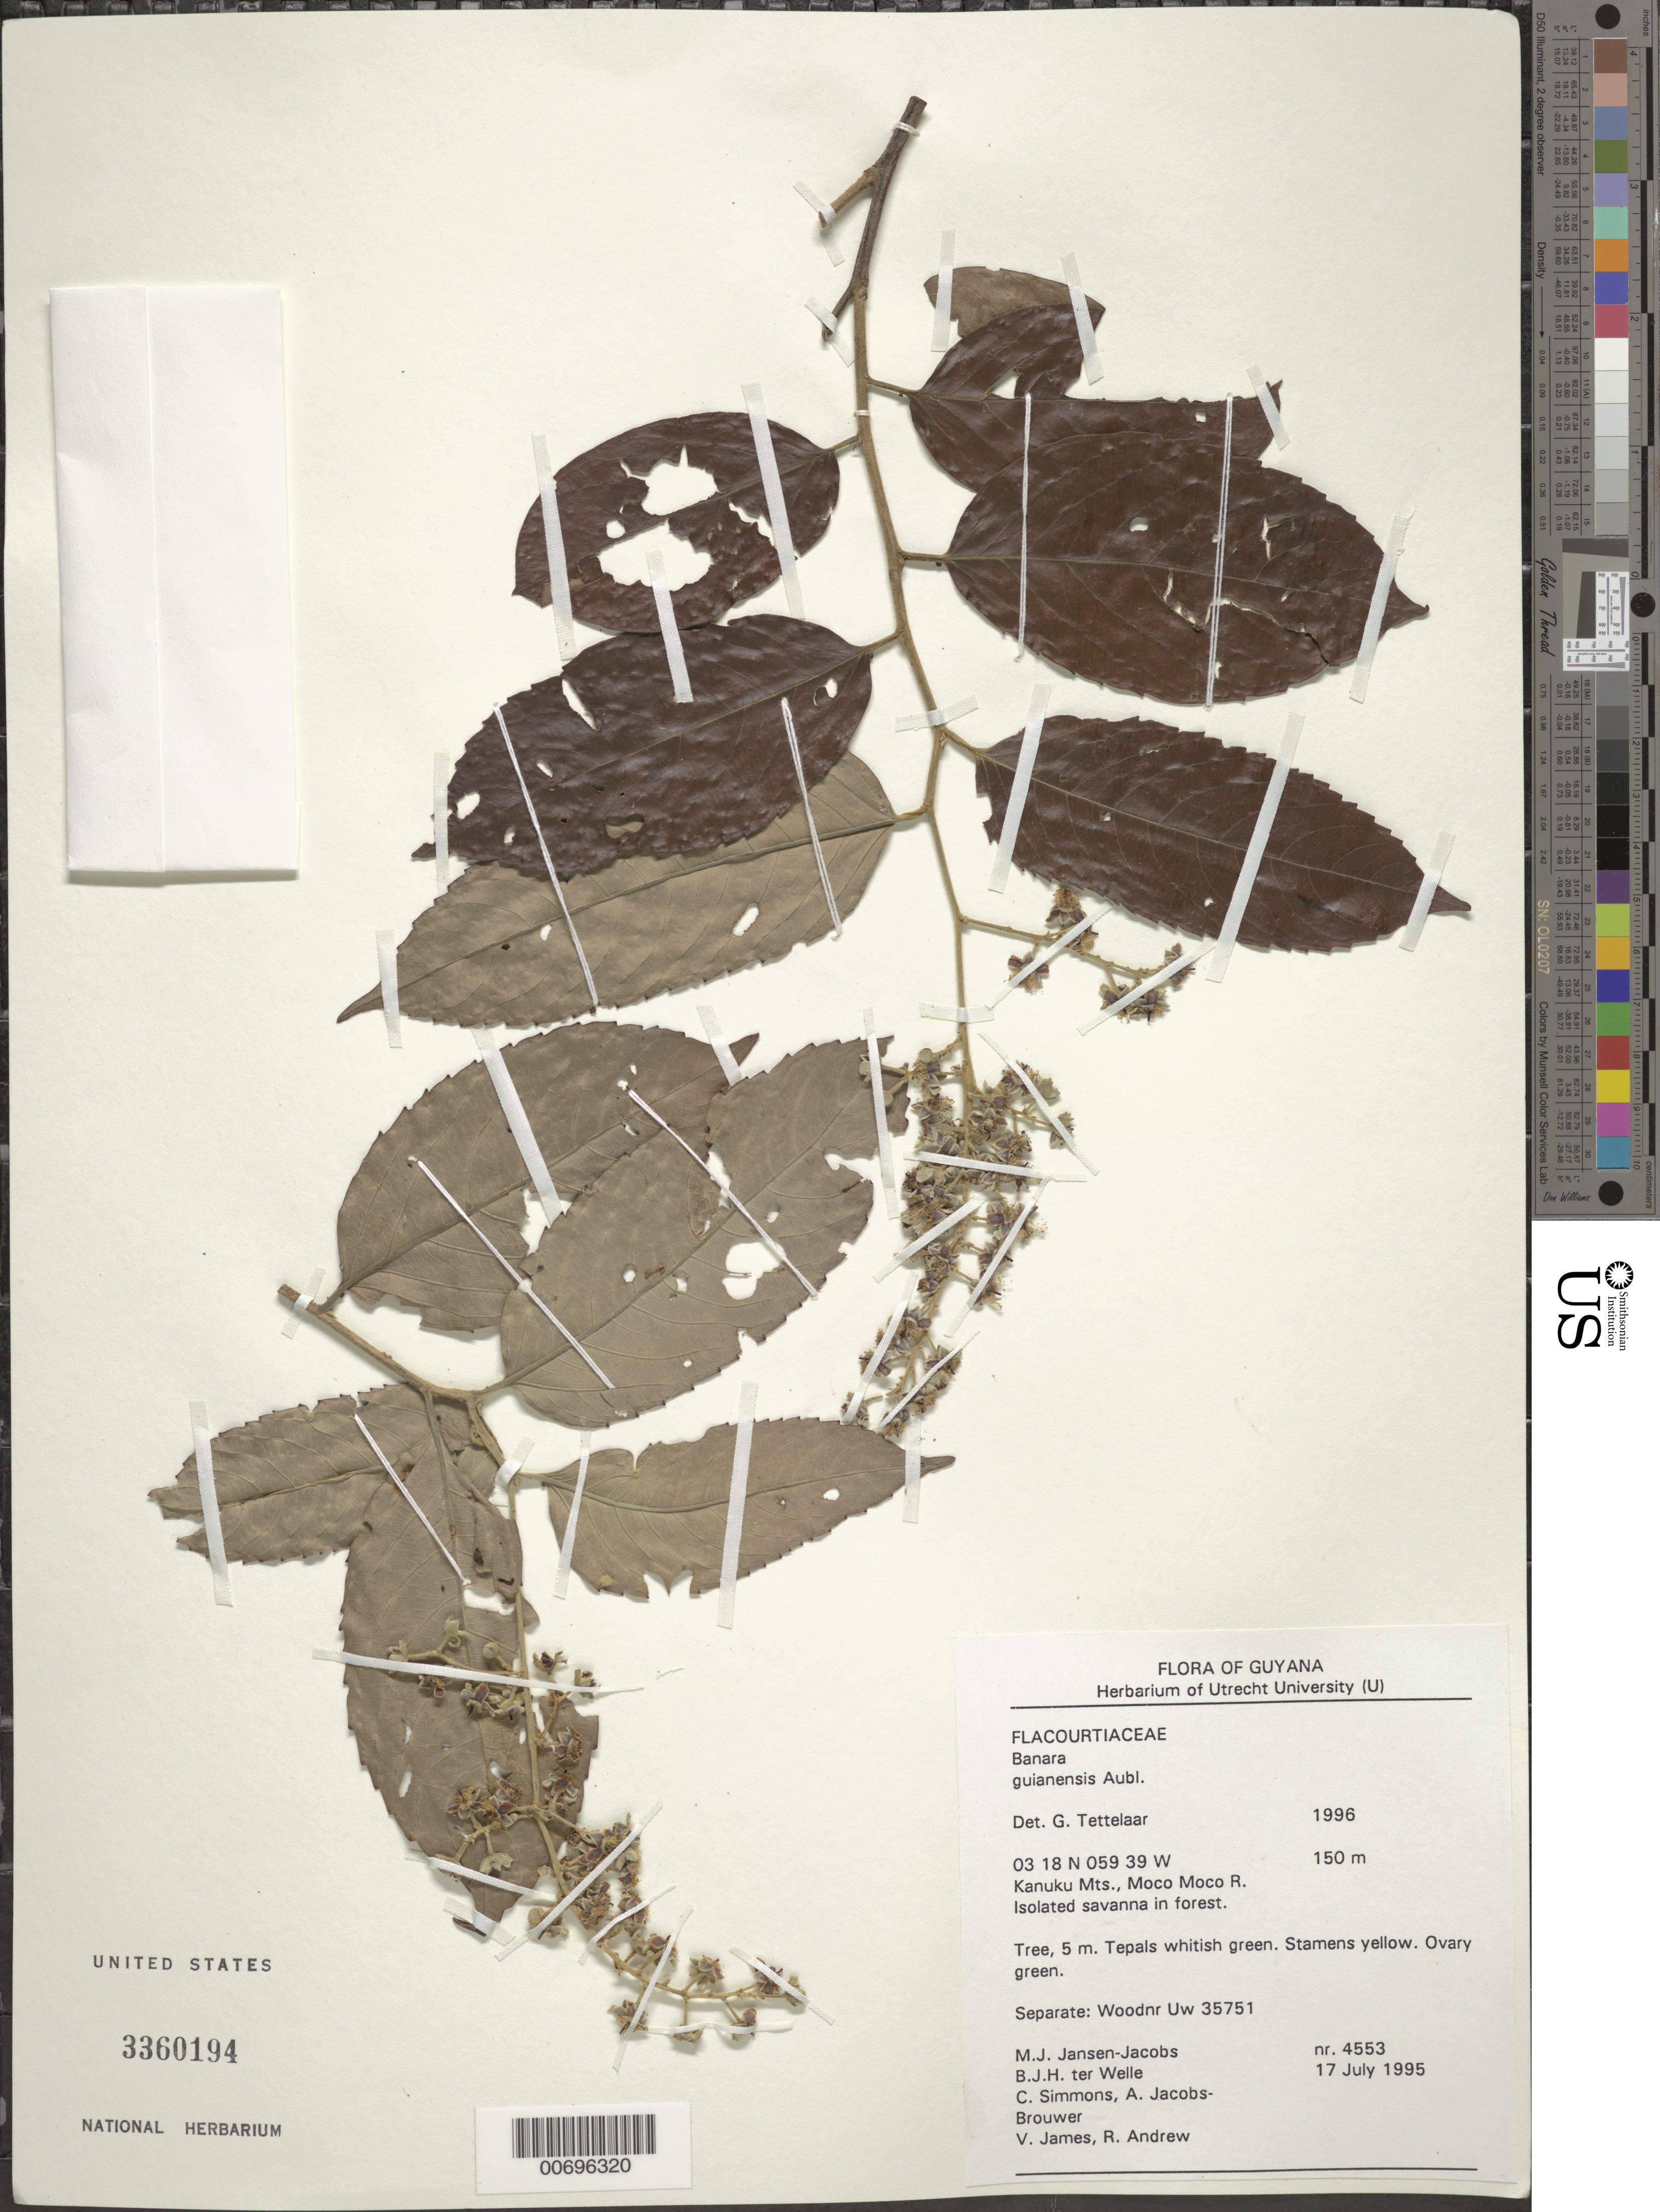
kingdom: Plantae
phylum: Tracheophyta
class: Magnoliopsida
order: Malpighiales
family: Salicaceae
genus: Banara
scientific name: Banara guianensis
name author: Aubl.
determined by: Tettelaar, G.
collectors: M. J. Jansen-Jacobs, B. Welle, C. Simmons, A. Jacobs-Brouwer, V. James & R. Andrew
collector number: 4553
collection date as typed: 17-Jul-95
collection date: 1995-07-17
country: Guyana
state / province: U. Takutu-U. Essequibo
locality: Moco Moco River, Kanuku Mts.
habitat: Isolated savanna in forest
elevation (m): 150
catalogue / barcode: US 3360194